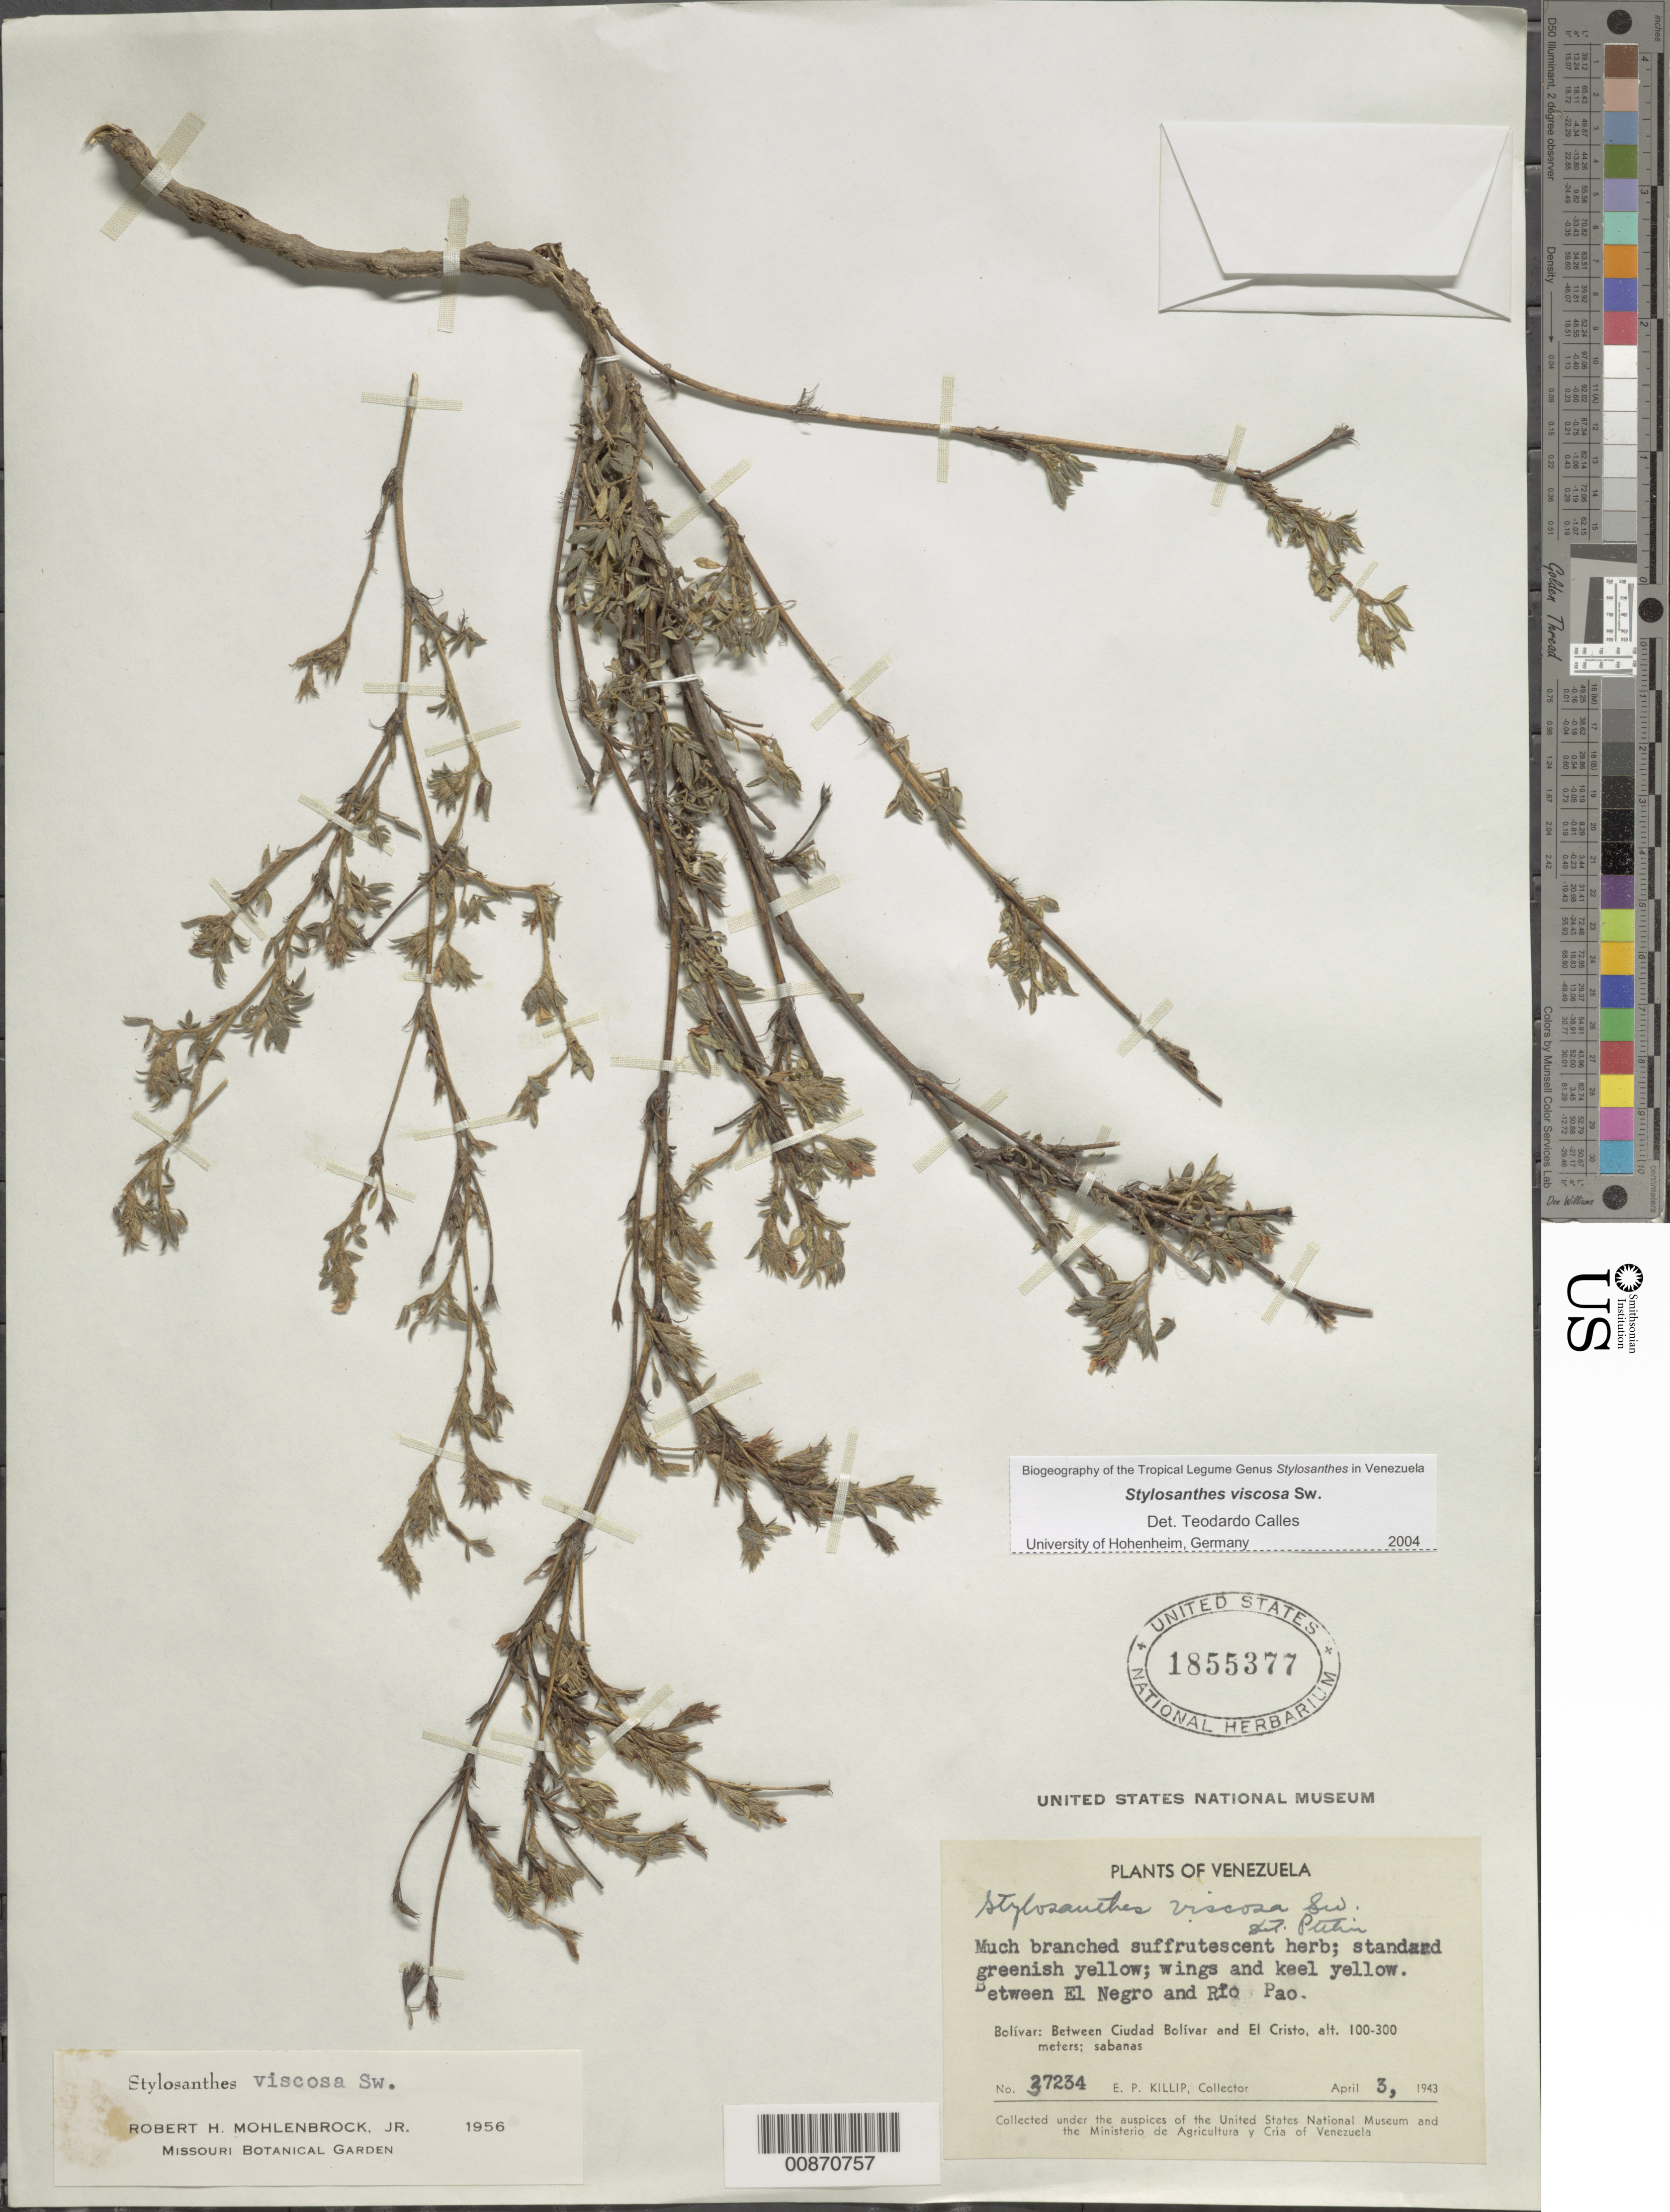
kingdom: Plantae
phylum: Tracheophyta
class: Magnoliopsida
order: Fabales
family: Fabaceae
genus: Stylosanthes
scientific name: Stylosanthes viscosa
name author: Sw.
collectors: E. P. Killip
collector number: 37234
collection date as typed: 3-Apr-43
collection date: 1943-04-03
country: Venezuela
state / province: Bolívar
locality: El Negro, between Ciudad Bolívar & El Cristo, between El Negro and Río Pao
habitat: Savanna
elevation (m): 100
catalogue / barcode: US 1855377